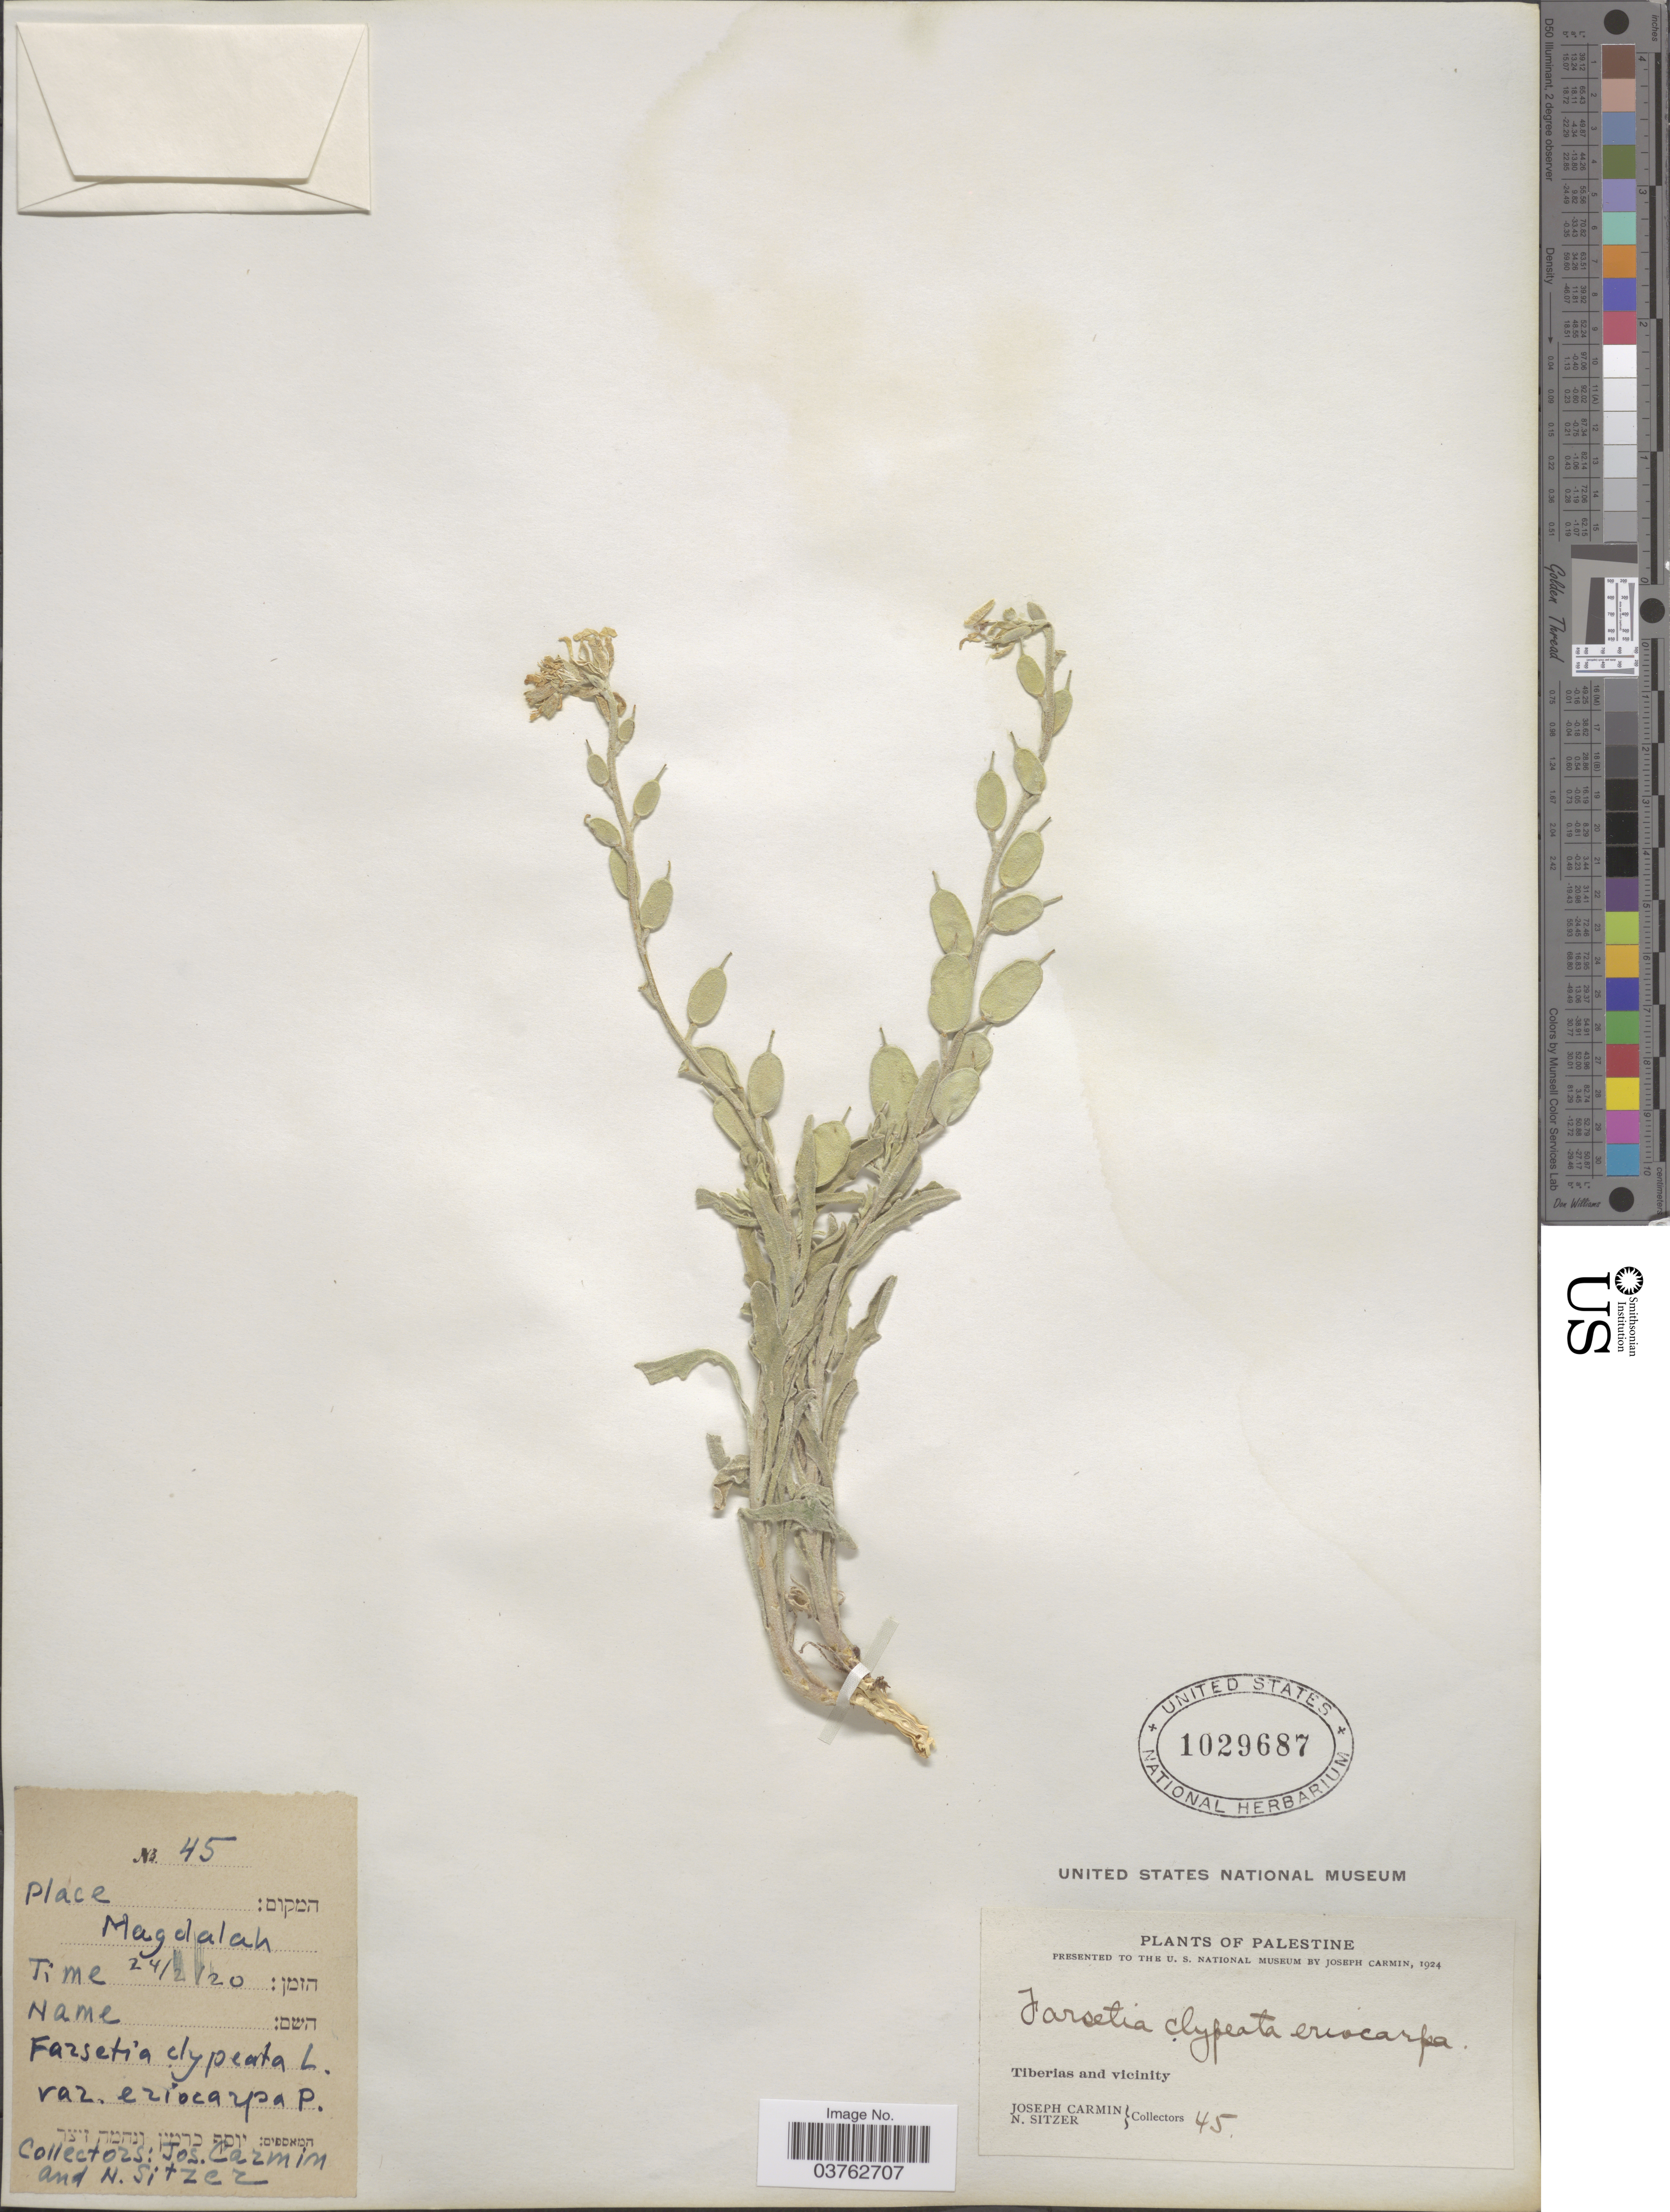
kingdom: Plantae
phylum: Tracheophyta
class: Magnoliopsida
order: Brassicales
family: Brassicaceae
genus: Fibigia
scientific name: Fibigia eriocarpa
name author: (DC.) Boiss.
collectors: J. Carmin & N. Sitzer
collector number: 45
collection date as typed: Transcribed d/m/y: 24/2/20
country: Israel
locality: Magdalah. Palestine. Tiberias and vicinity.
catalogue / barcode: US 1029687